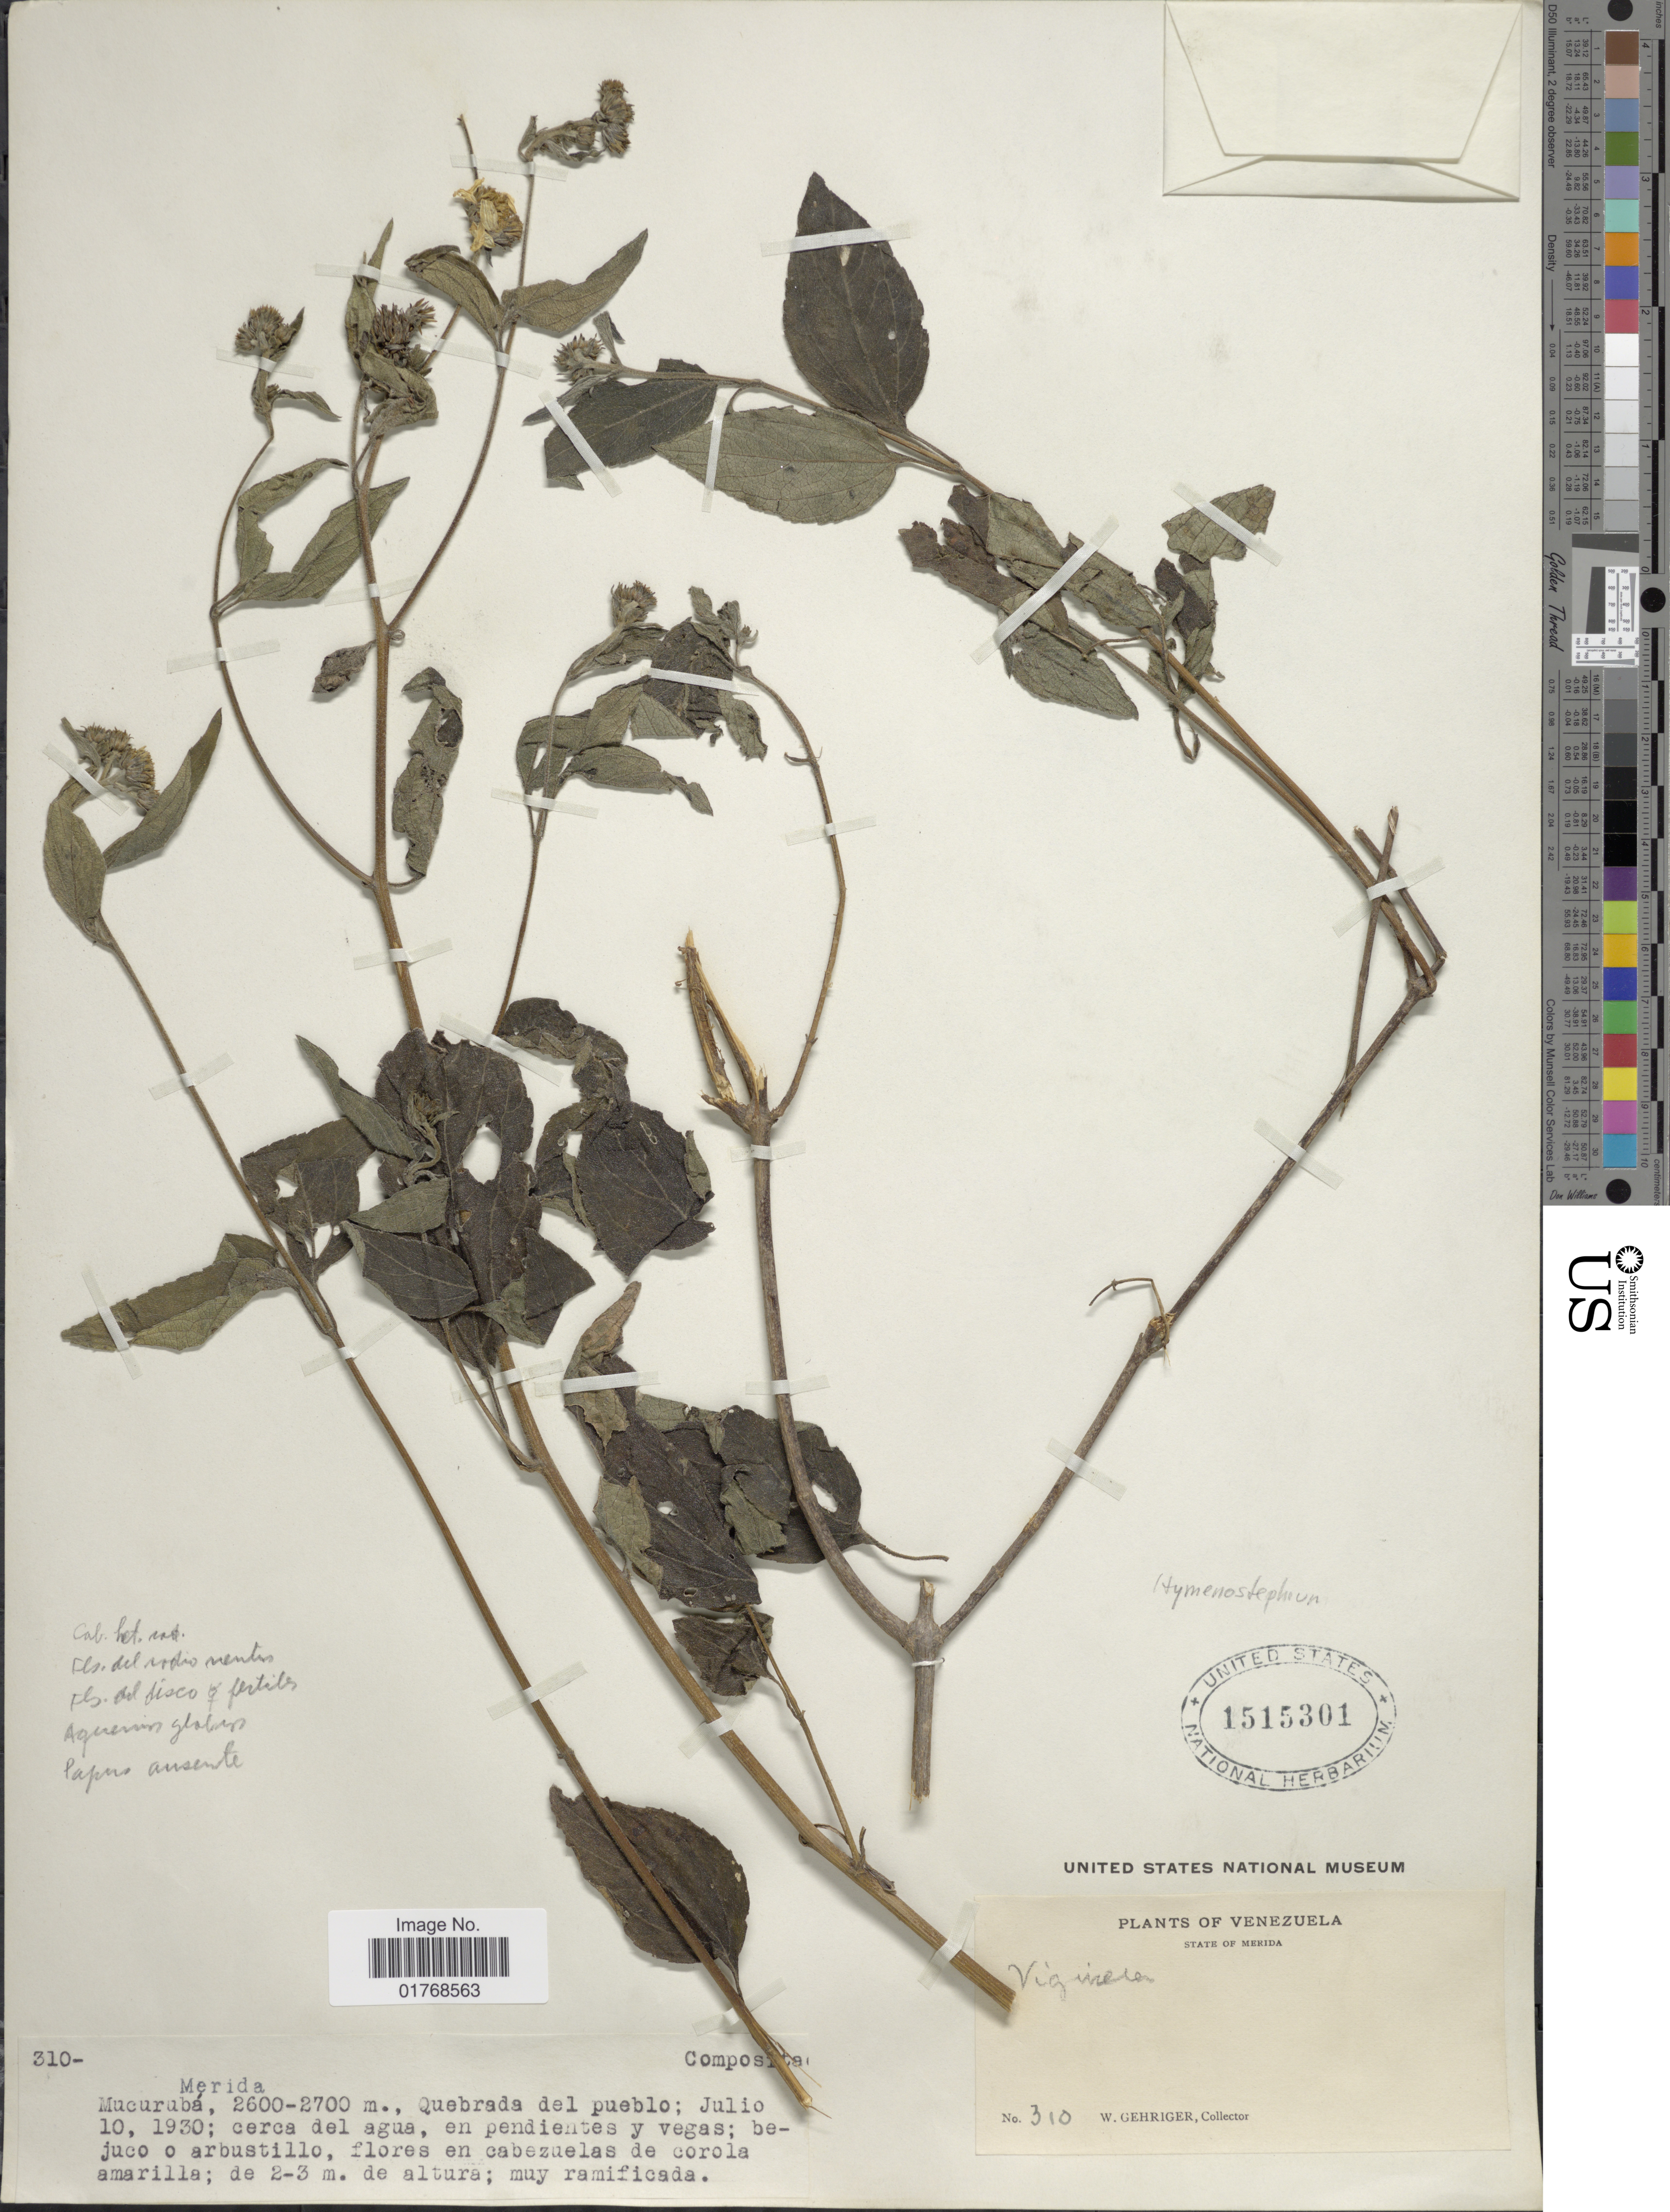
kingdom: Plantae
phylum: Tracheophyta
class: Magnoliopsida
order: Asterales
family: Asteraceae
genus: Viguiera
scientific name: Viguiera goebelii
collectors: W. Gehriger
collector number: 310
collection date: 1930-07-10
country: Venezuela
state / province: Mérida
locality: State of Merida. Mucurubá. Quebrada del pueblo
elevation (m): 2600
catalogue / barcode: US 1515301